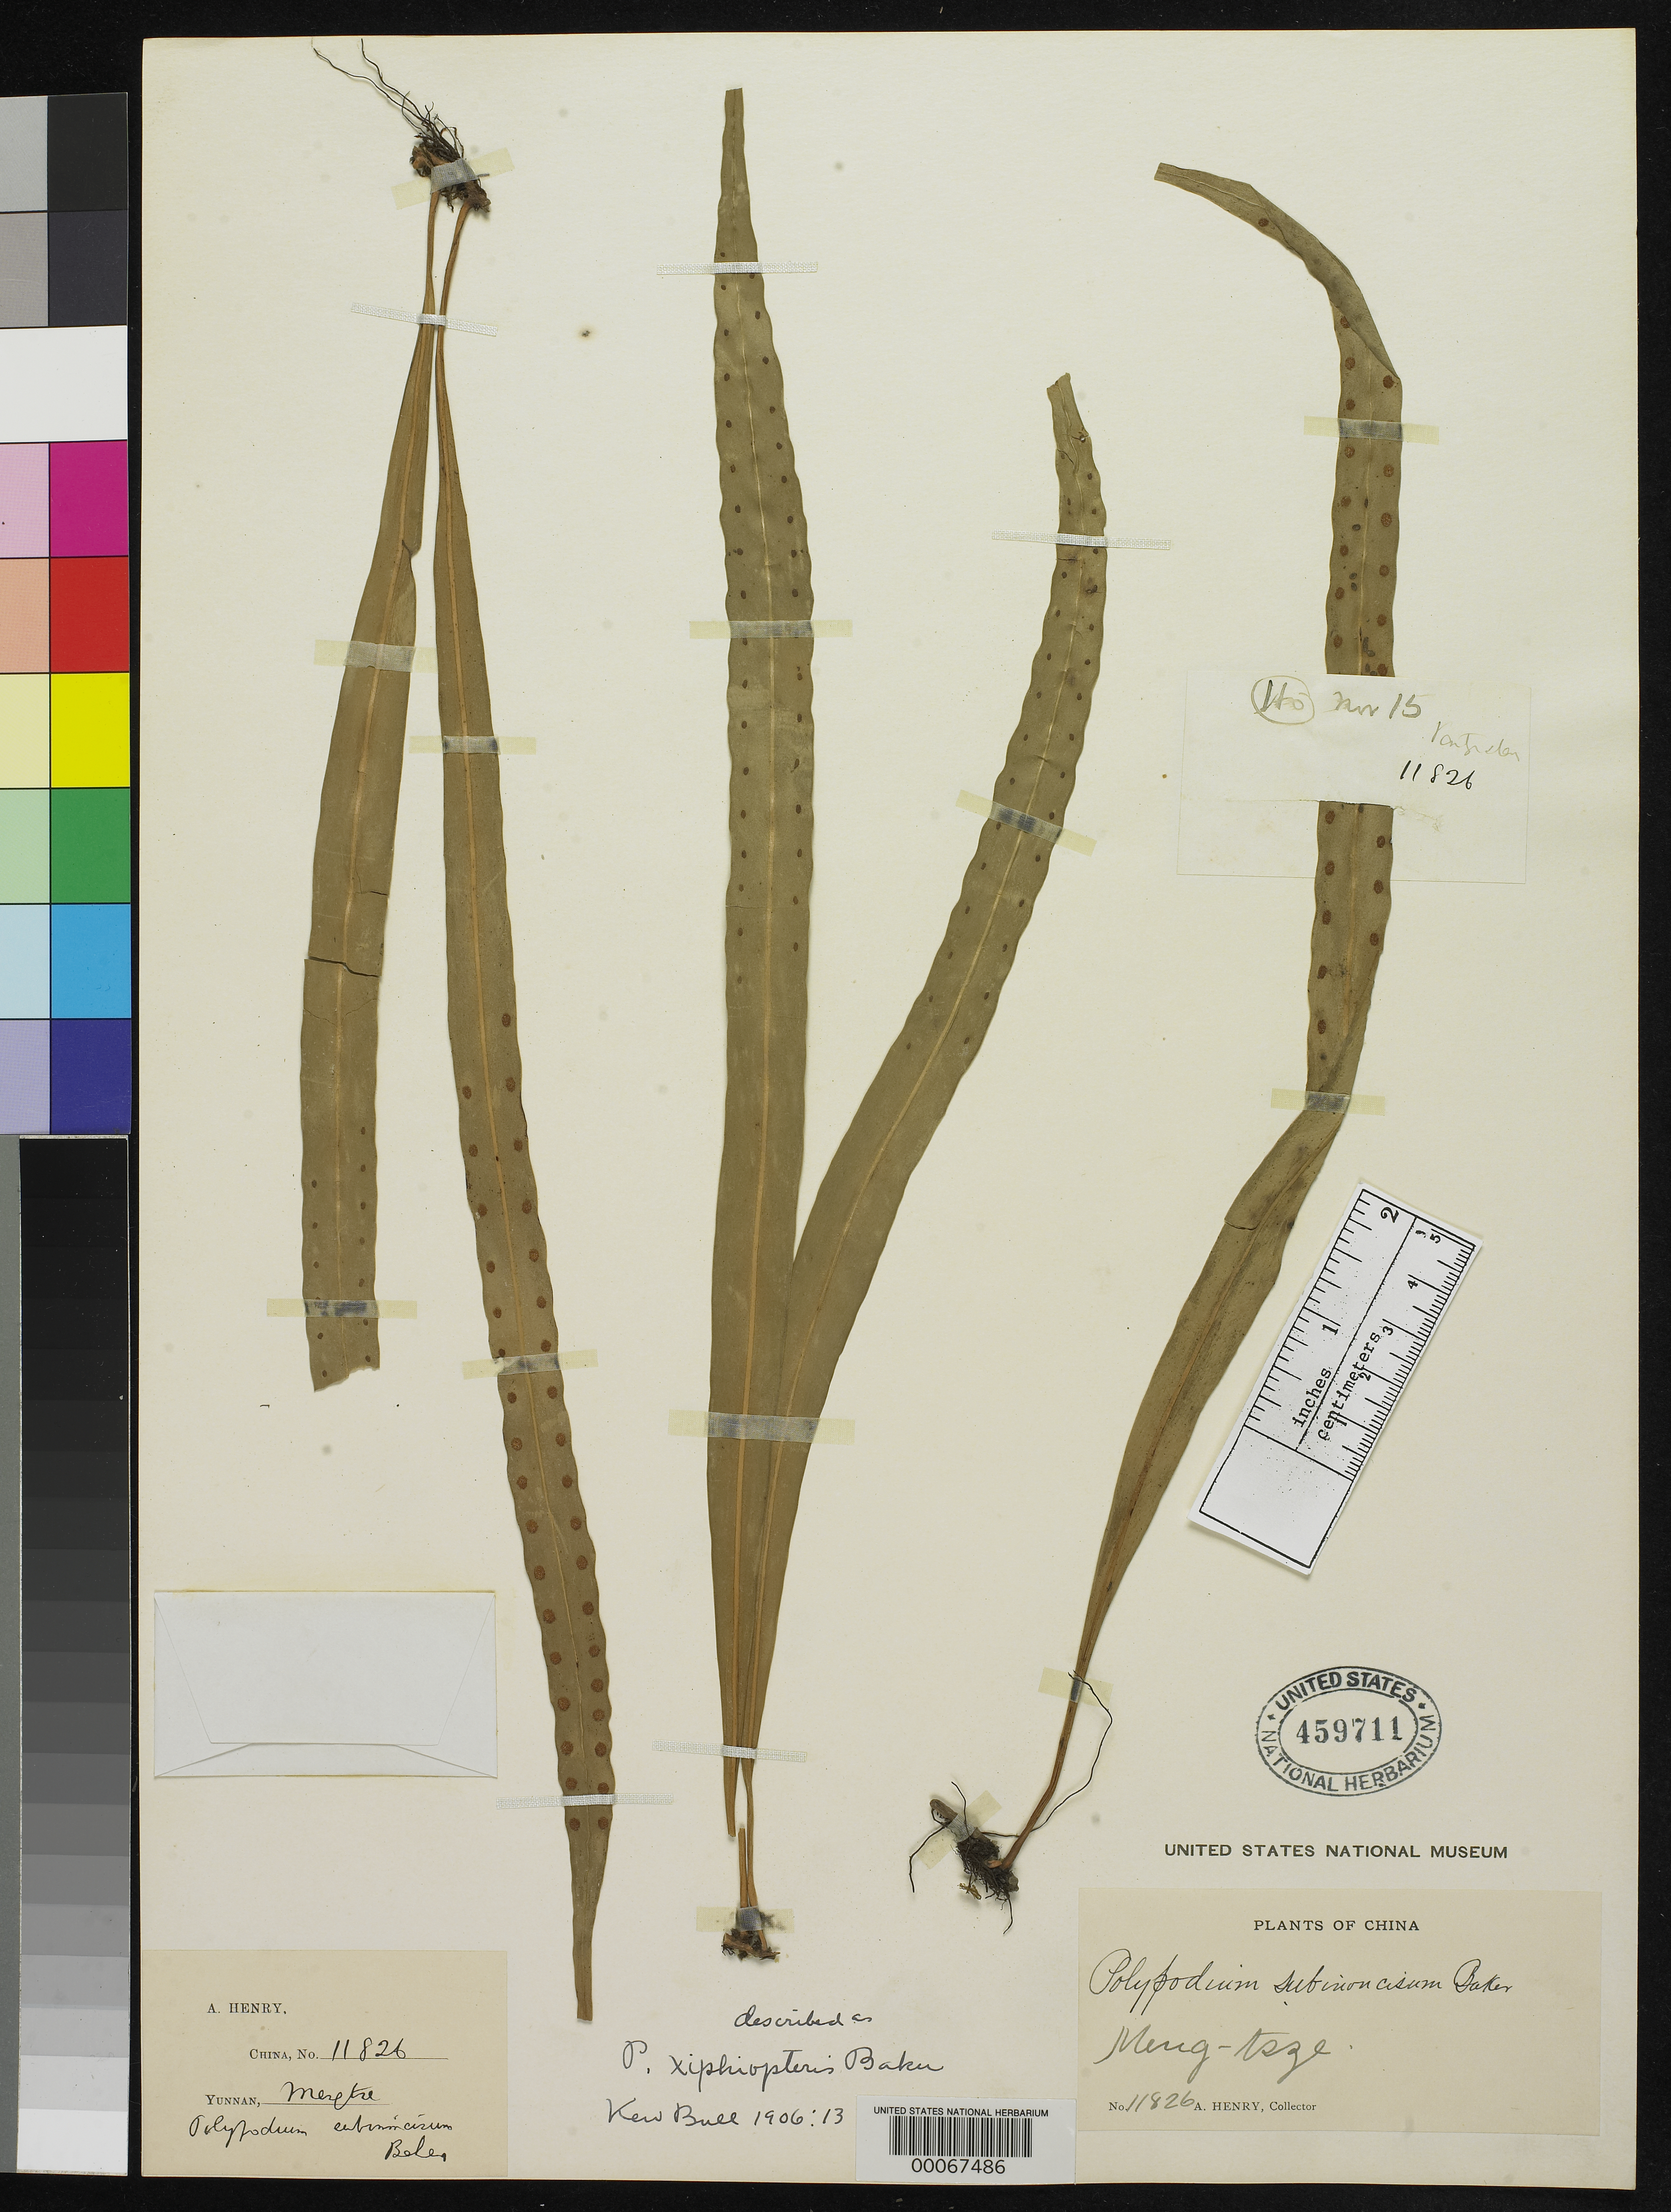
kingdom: Plantae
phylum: Tracheophyta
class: Polypodiopsida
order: Polypodiales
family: Polypodiaceae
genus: Polypodium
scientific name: Polypodium xiphopteris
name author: Baker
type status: Type Collection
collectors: A. Henry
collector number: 1826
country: China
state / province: Yunnan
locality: Mengtze [Meng-tsze]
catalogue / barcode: US 459711